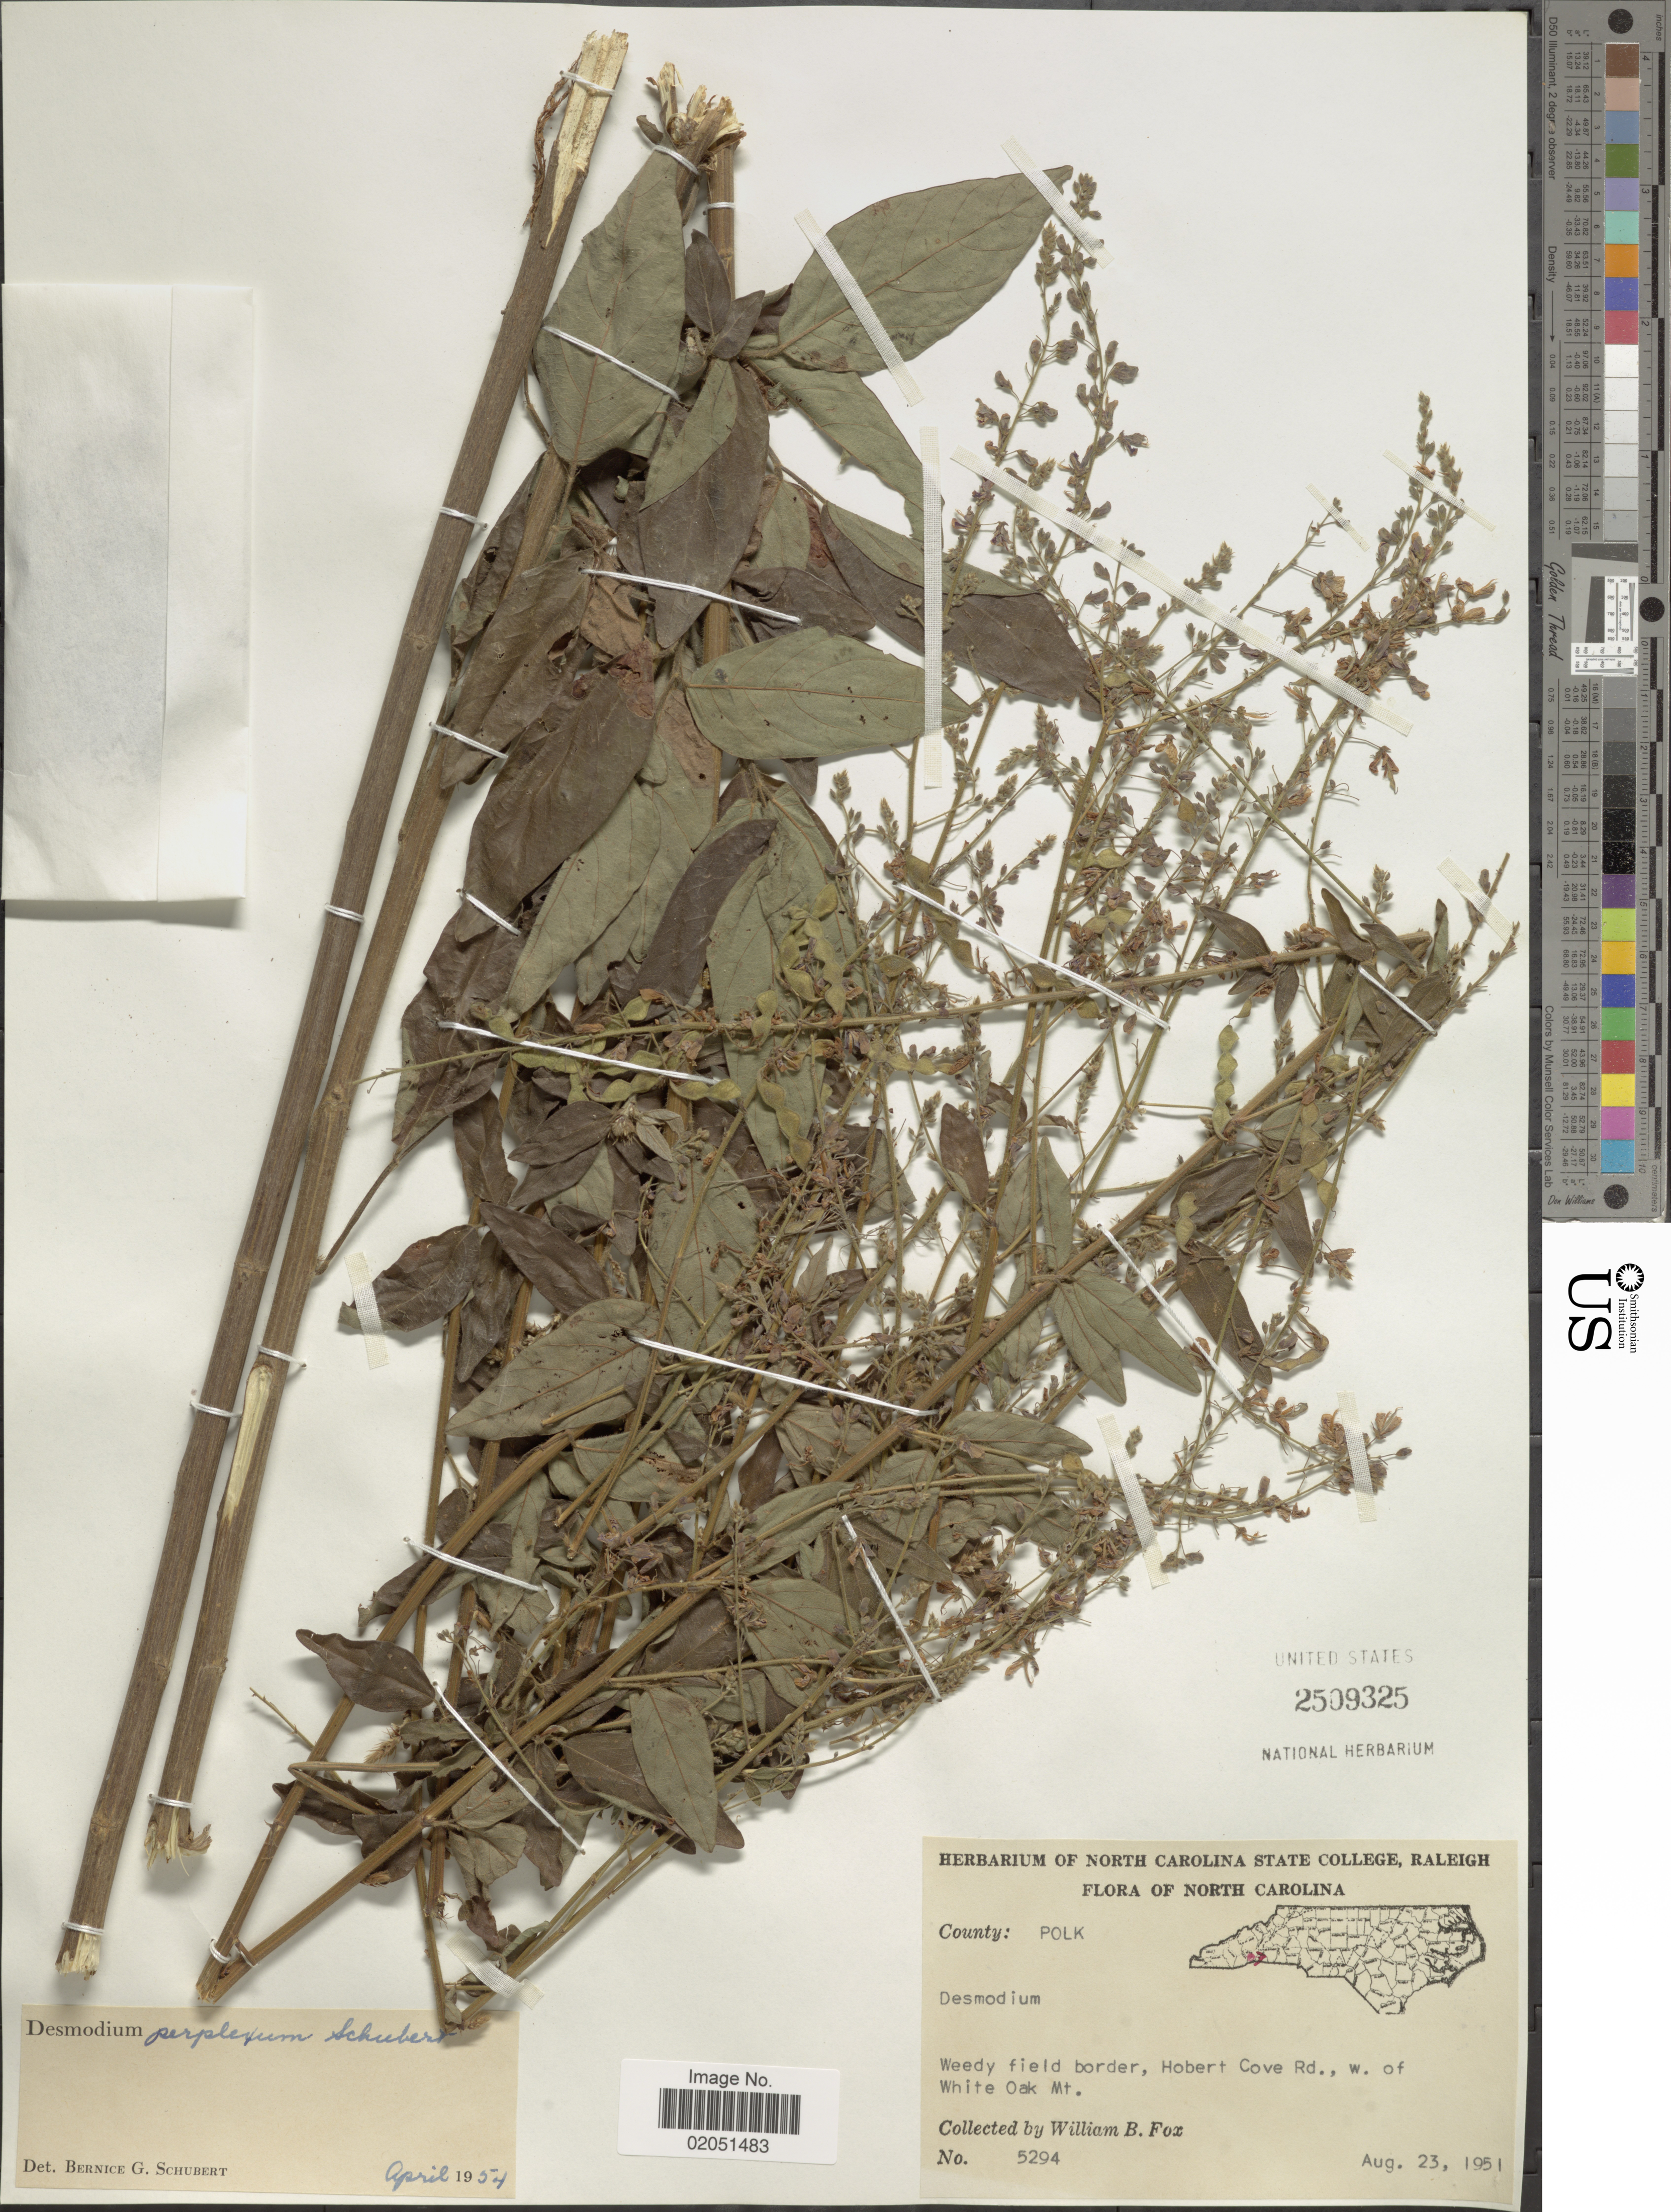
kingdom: Plantae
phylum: Tracheophyta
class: Magnoliopsida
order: Fabales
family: Fabaceae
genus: Desmodium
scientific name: Desmodium perplexum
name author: B.G. Schub.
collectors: W. B. Fox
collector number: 5294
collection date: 1951-08-23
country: United States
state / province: North Carolina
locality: County: Polk, weedy field border, Hobert Cove Rd., w. of White Oak Mt.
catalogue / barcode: US 2509325